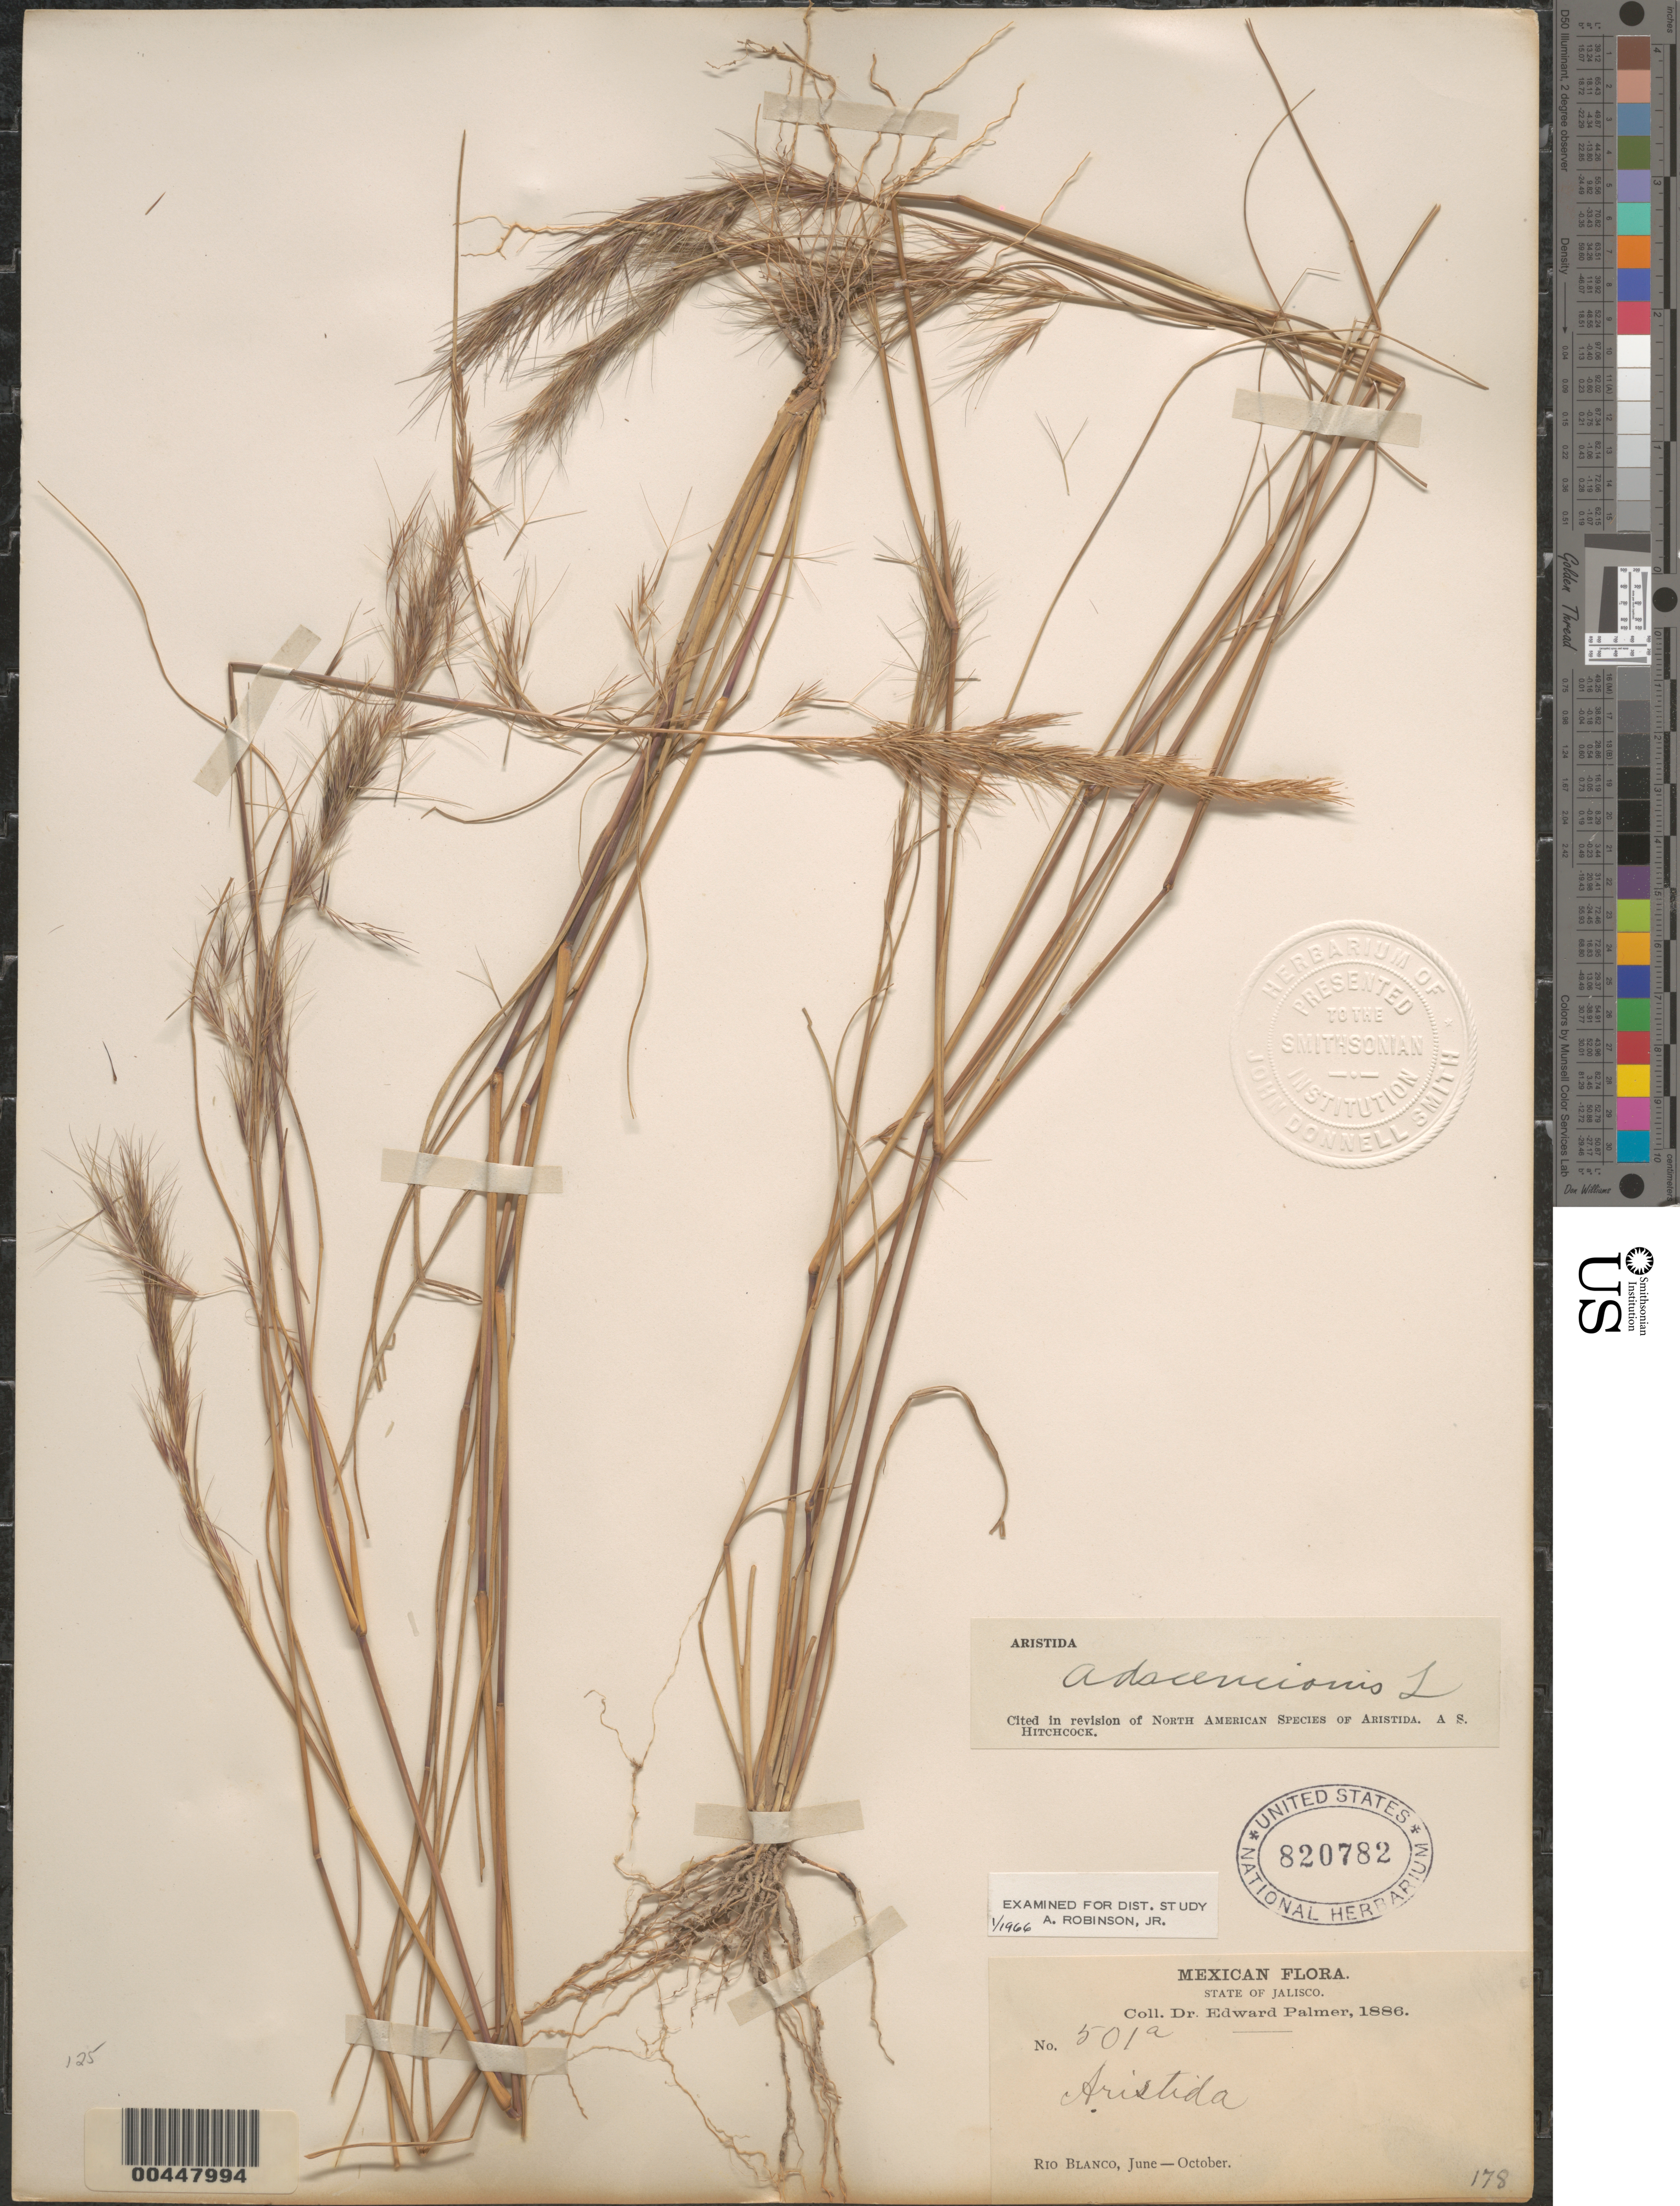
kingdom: Plantae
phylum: Tracheophyta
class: Liliopsida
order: Poales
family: Poaceae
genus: Aristida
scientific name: Aristida adscensionis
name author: L.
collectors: E. Palmer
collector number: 501a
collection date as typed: Jun 1886 to Oct 1886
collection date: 1886-06/1886-10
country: Mexico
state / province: Jalisco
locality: Rio Blanco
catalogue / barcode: US 820782